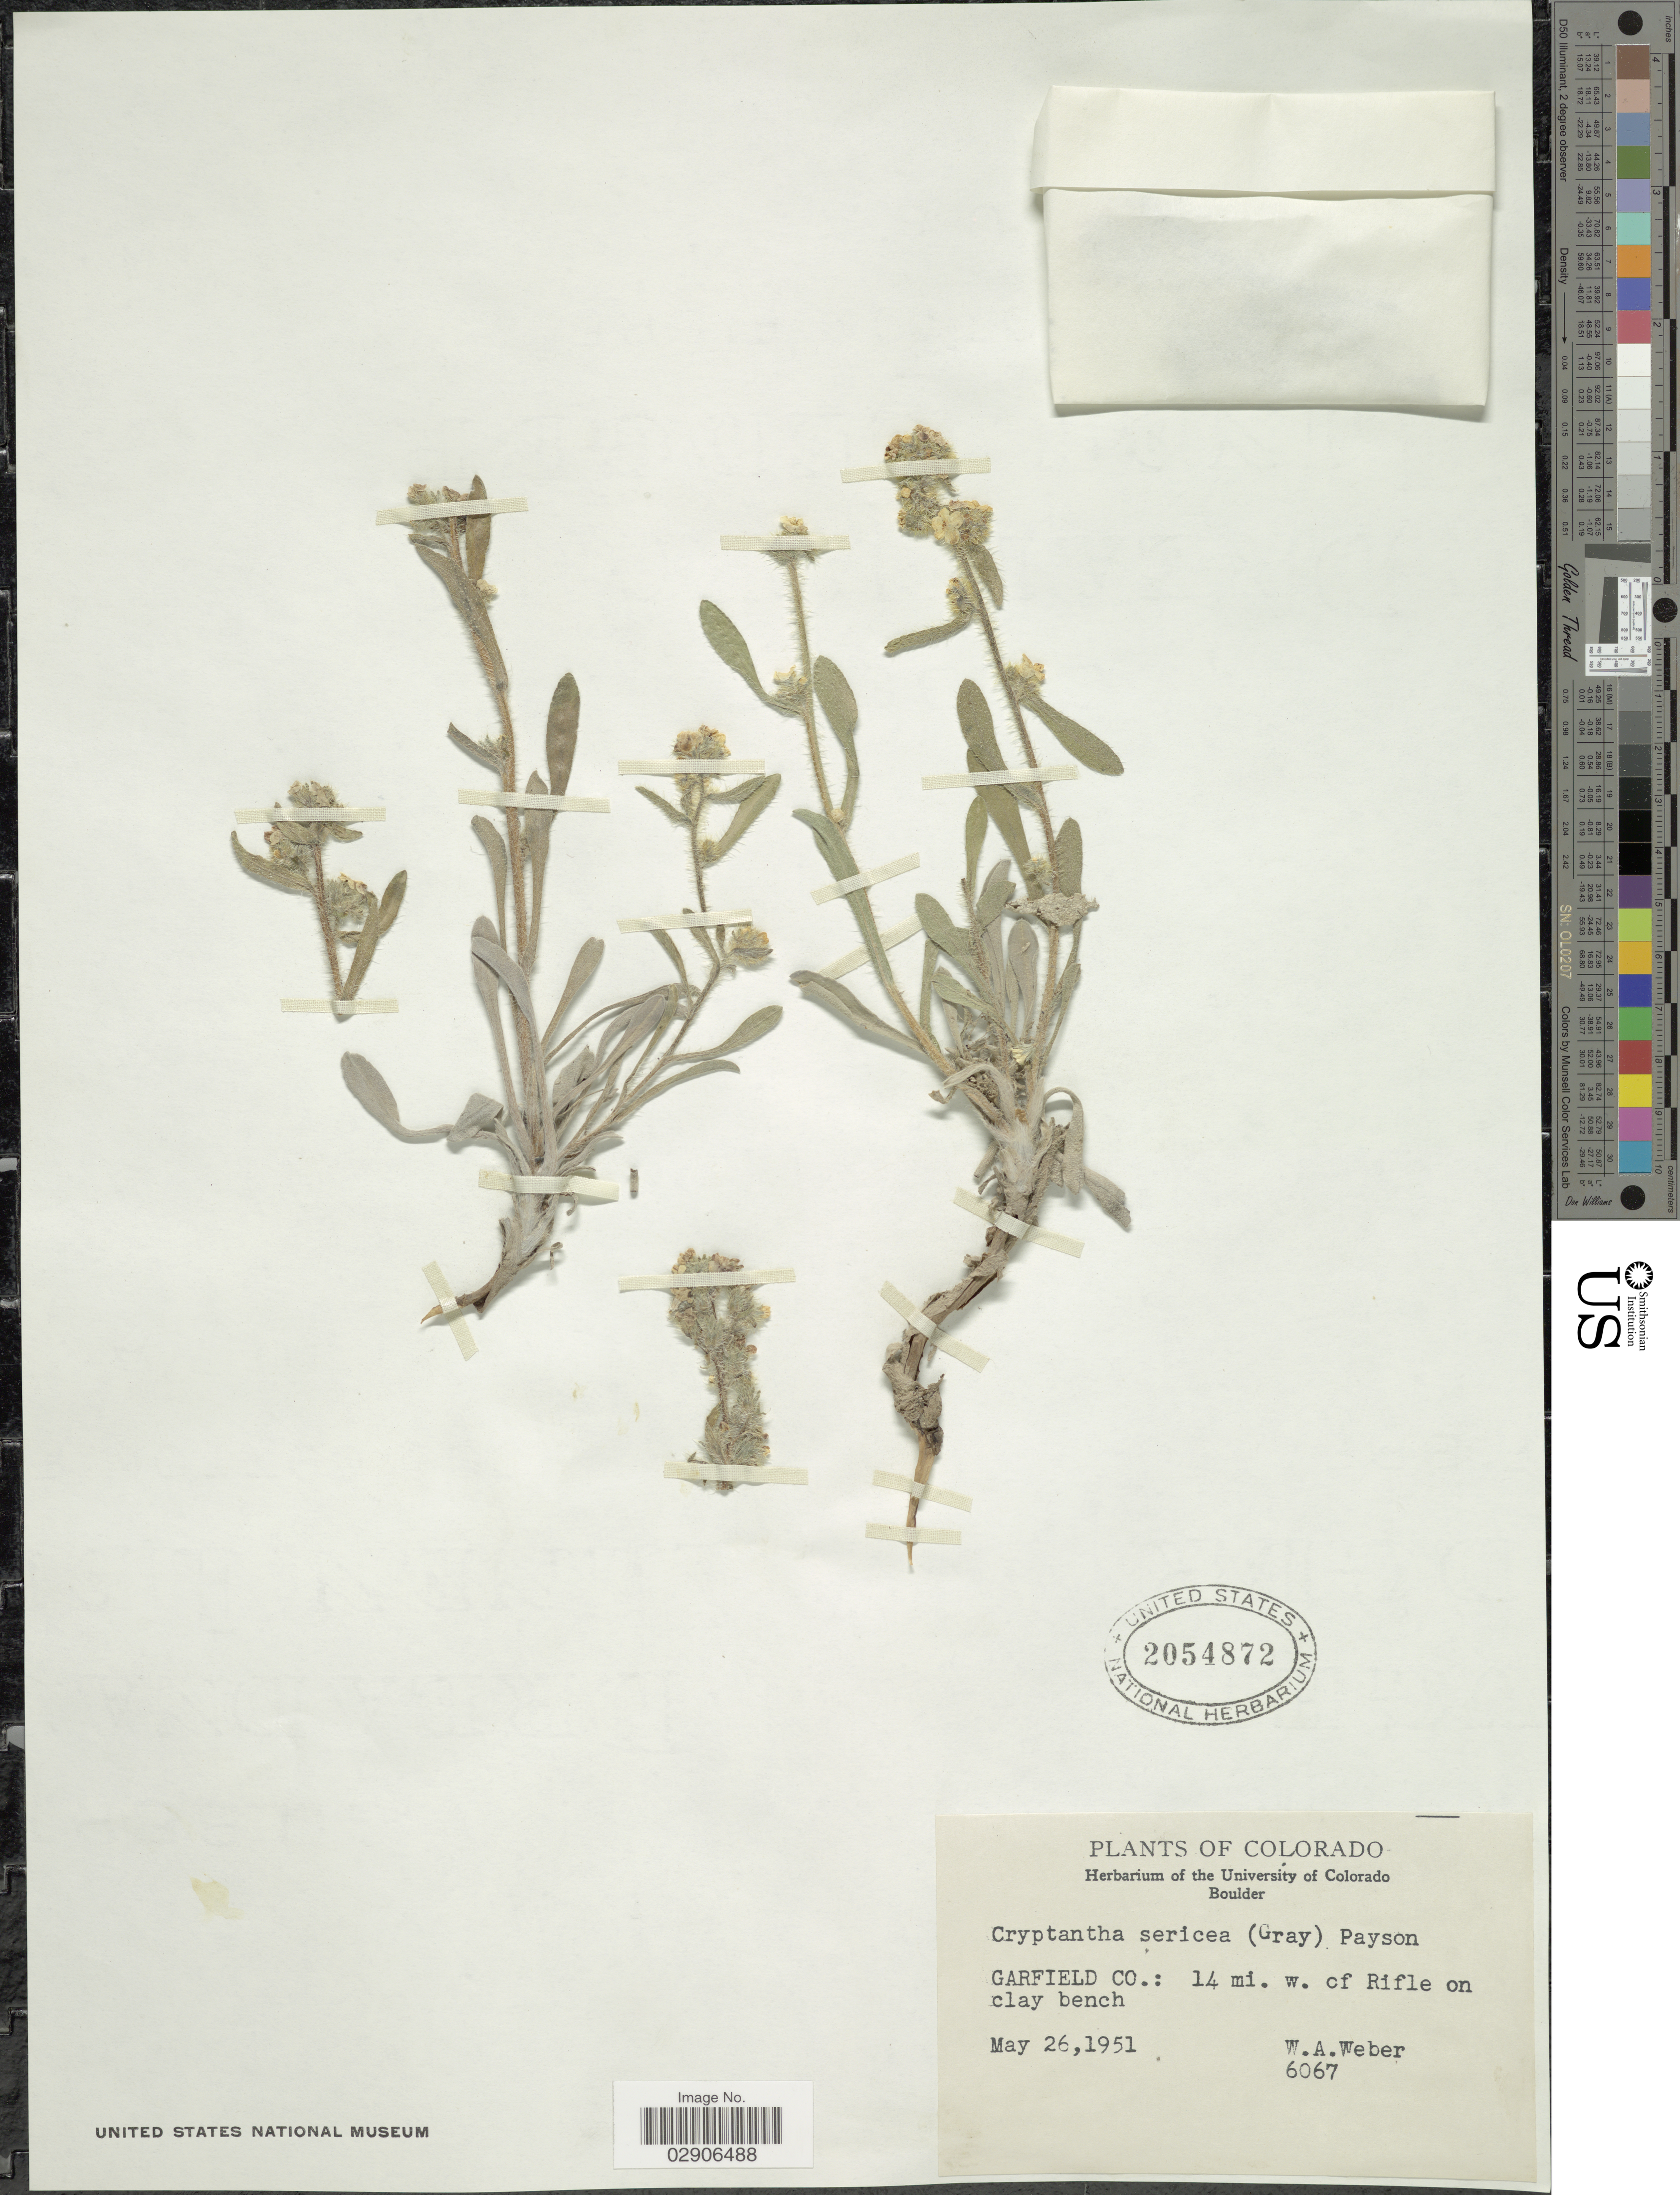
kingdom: Plantae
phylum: Tracheophyta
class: Magnoliopsida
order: Boraginales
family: Boraginaceae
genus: Oreocarya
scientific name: Oreocarya sericea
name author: (A. Gray) Greene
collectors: W. A. Weber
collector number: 6067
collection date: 1951-05-26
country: United States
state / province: Colorado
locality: Garfield Co.: 14 mi. w. of Rifle on clay bench.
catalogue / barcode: US 2054872